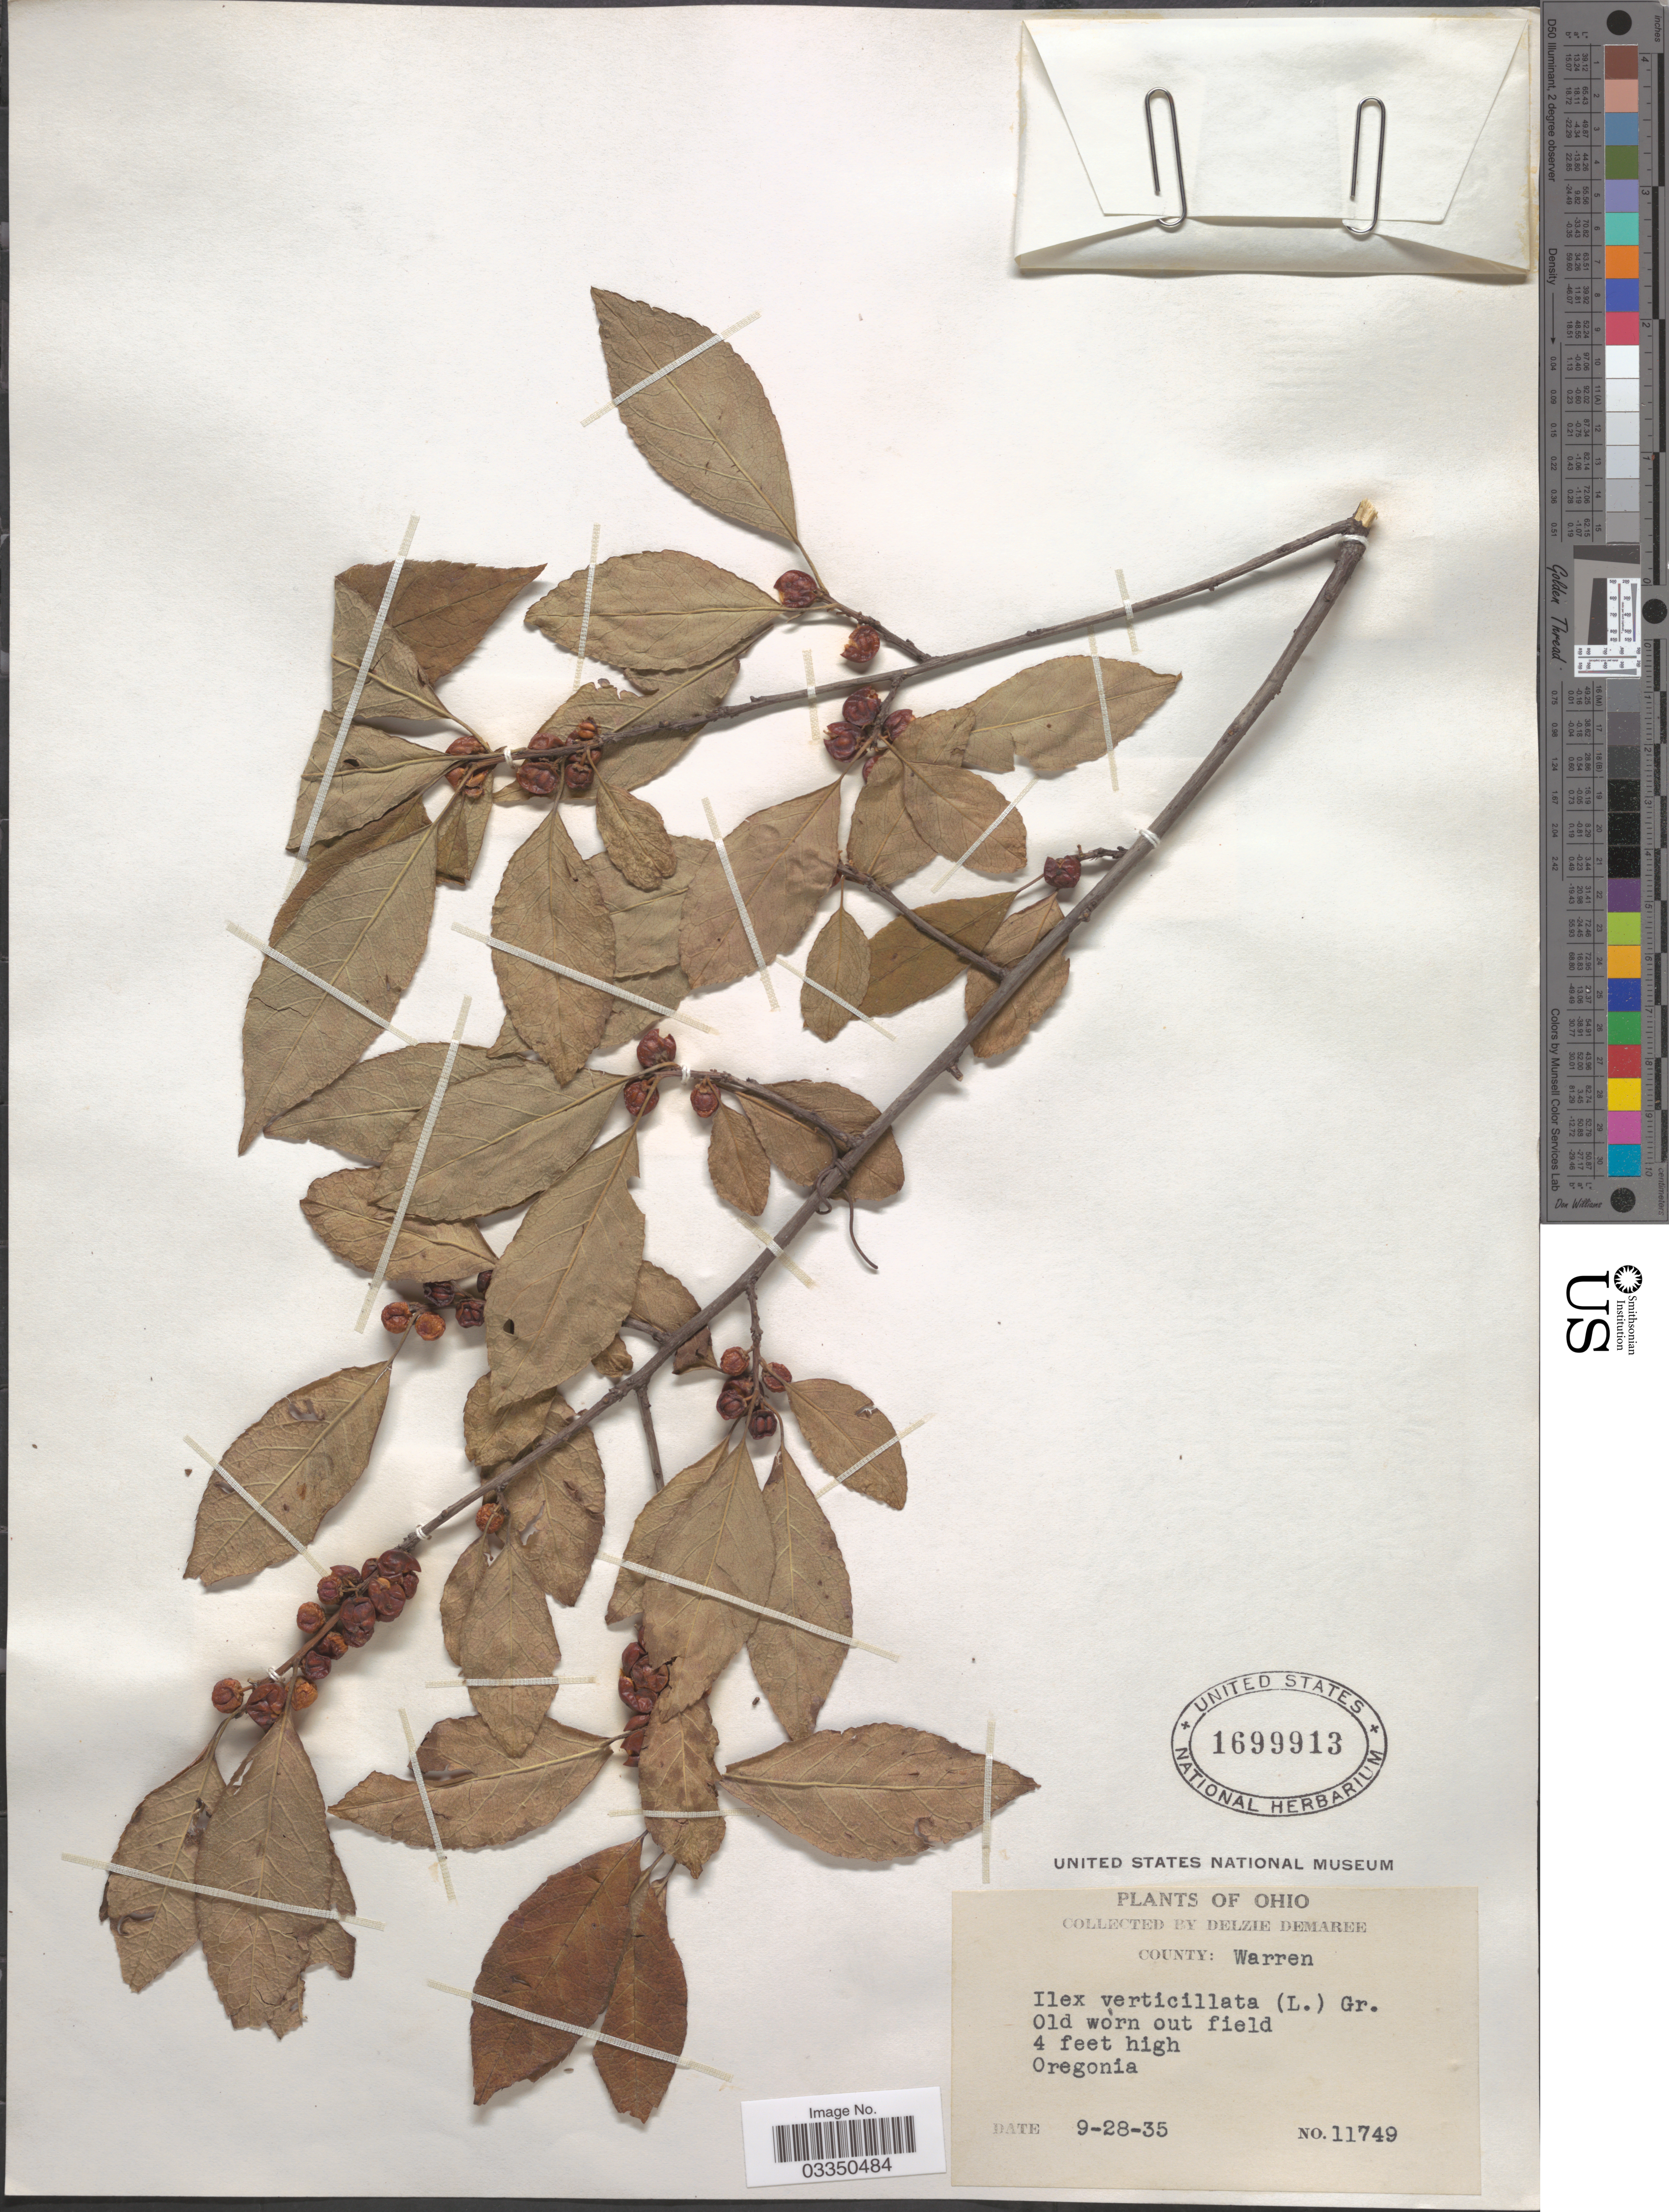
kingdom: Plantae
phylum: Tracheophyta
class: Magnoliopsida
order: Aquifoliales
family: Aquifoliaceae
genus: Ilex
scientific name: Ilex verticillata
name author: (L.) A. Gray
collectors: D. Demaree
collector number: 11749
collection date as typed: Transcribed d/m/y: 28/9/35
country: United States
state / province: Ohio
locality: County: Warren. Old worn out field. Oregonia.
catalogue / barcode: US 1699913